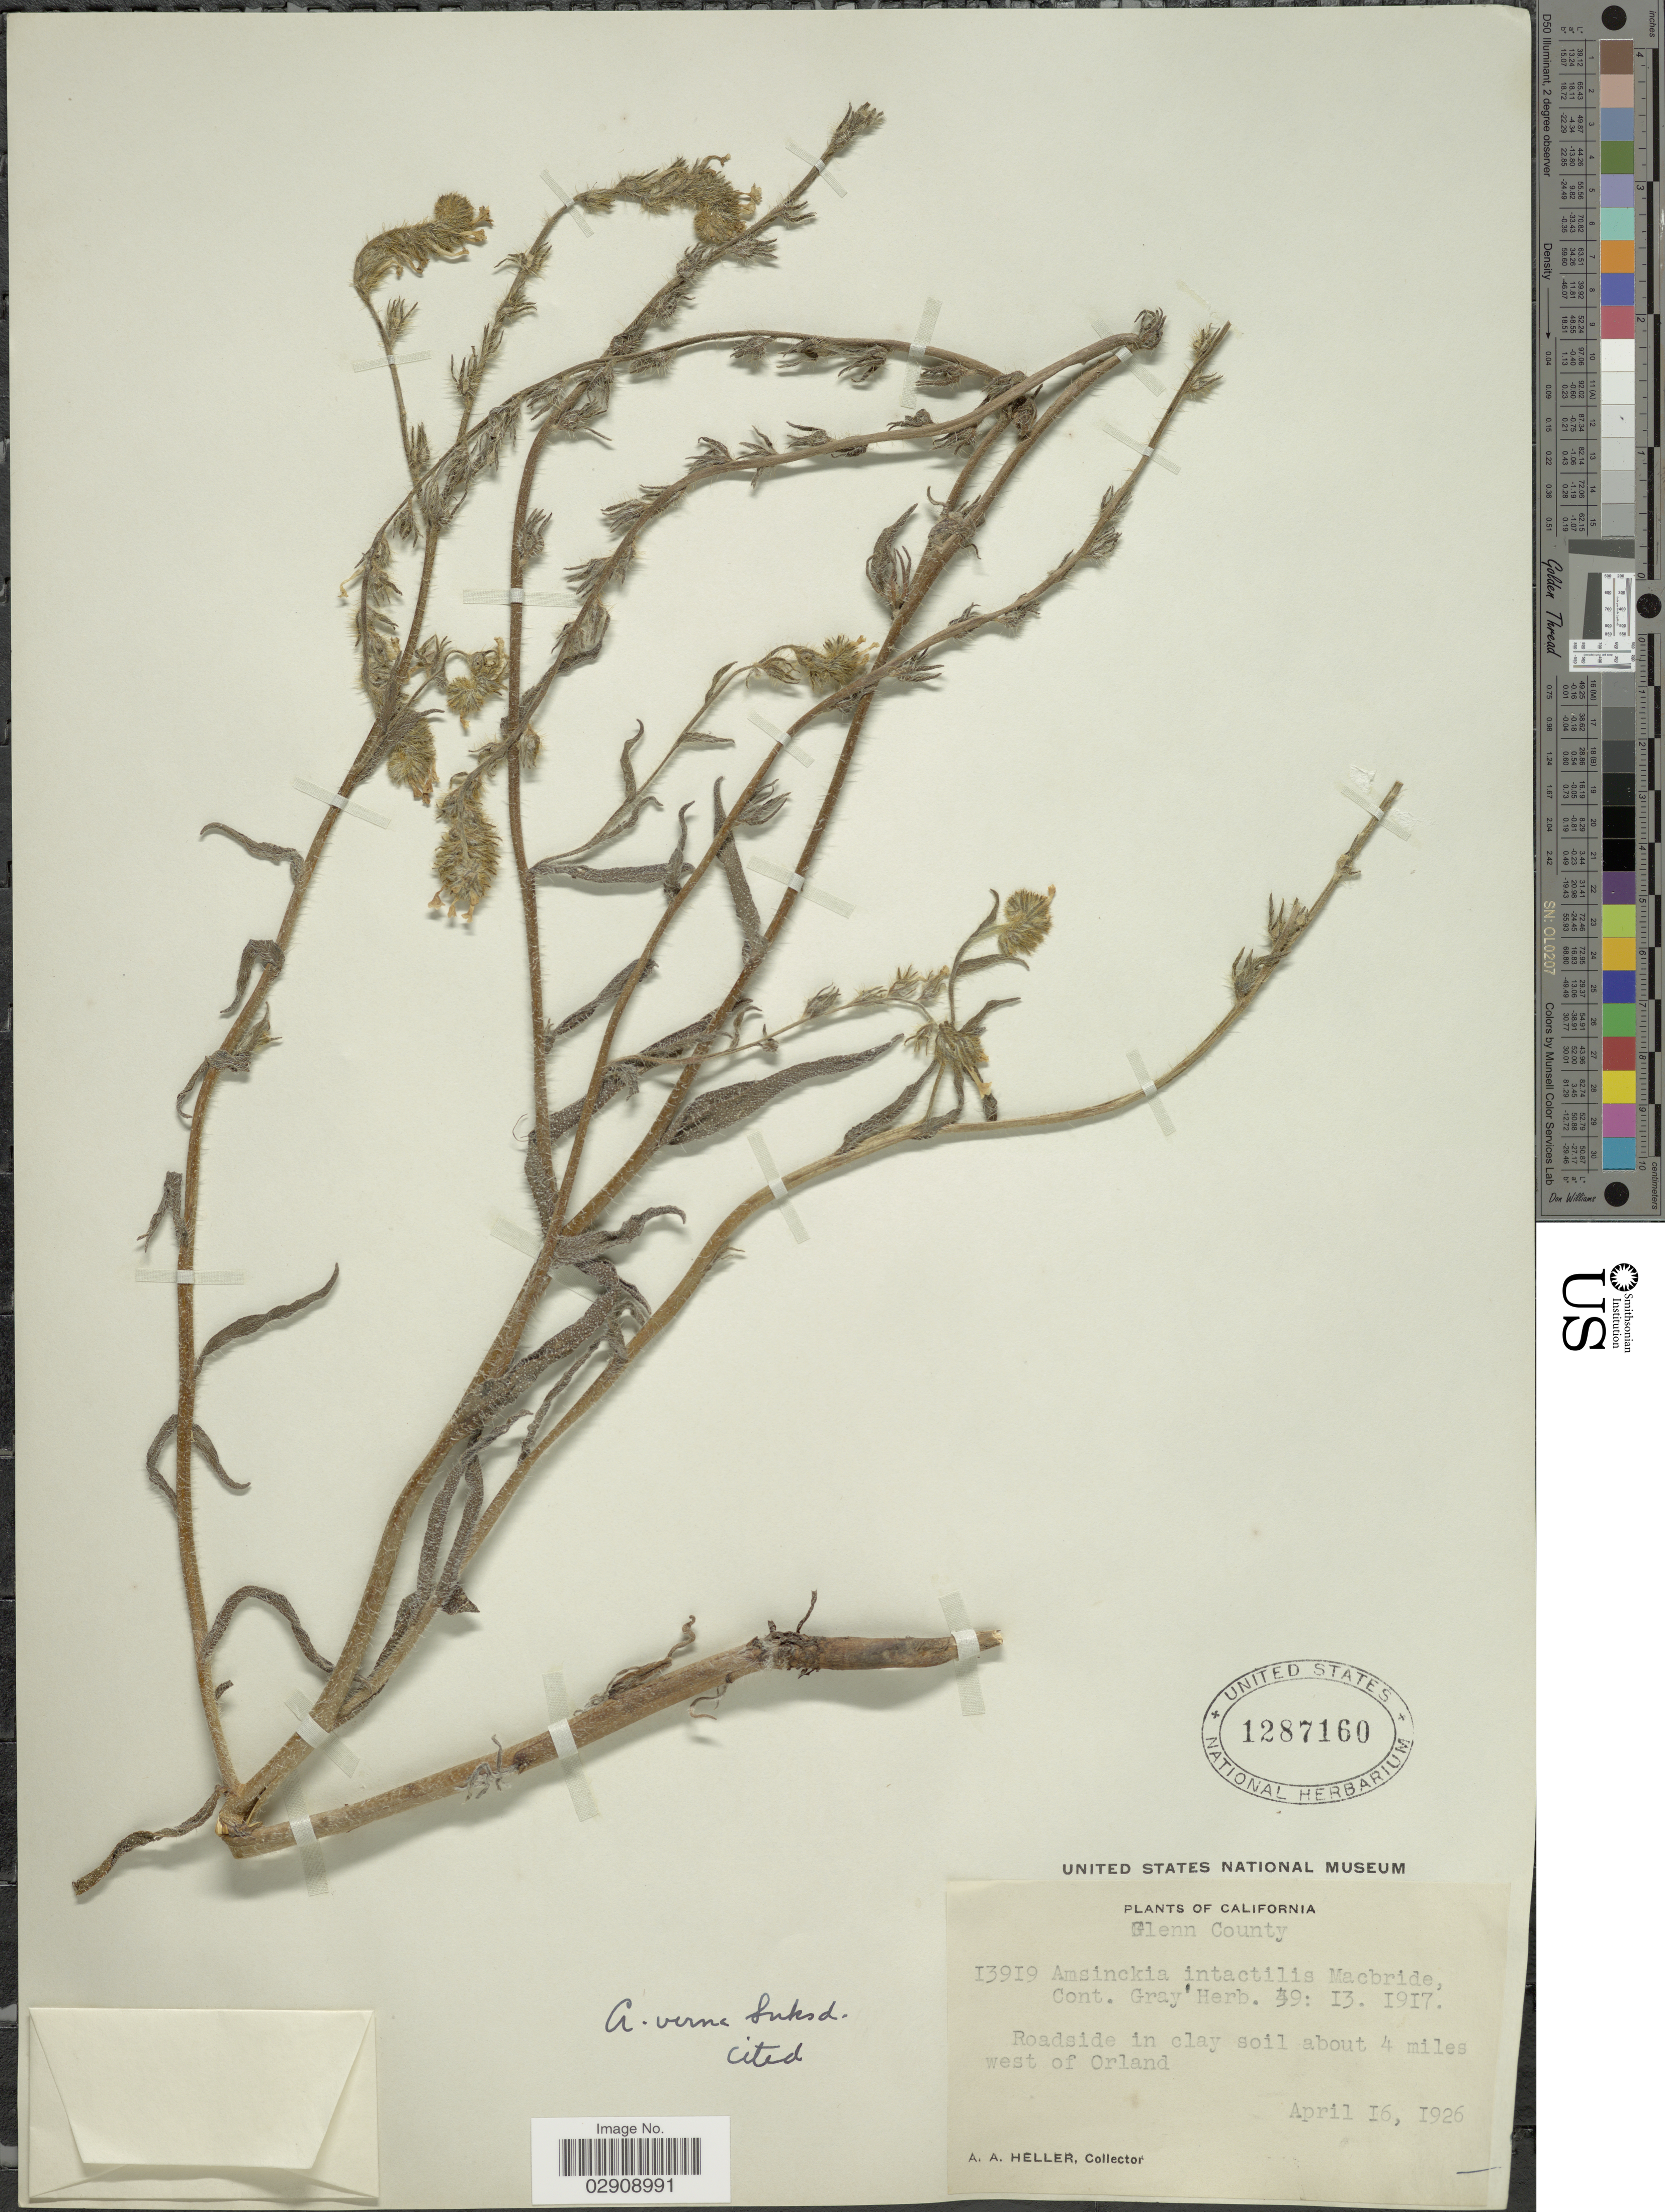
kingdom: Plantae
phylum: Tracheophyta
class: Magnoliopsida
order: Boraginales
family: Boraginaceae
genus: Amsinckia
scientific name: Amsinckia eastwoodiae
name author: J.F. Macbr.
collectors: A. A. Heller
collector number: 13919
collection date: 1926-04-16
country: United States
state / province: California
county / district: Glenn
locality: Roadside in clay soil about 4 miles west of Orland. Glenn County. California.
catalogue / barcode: US 1287160